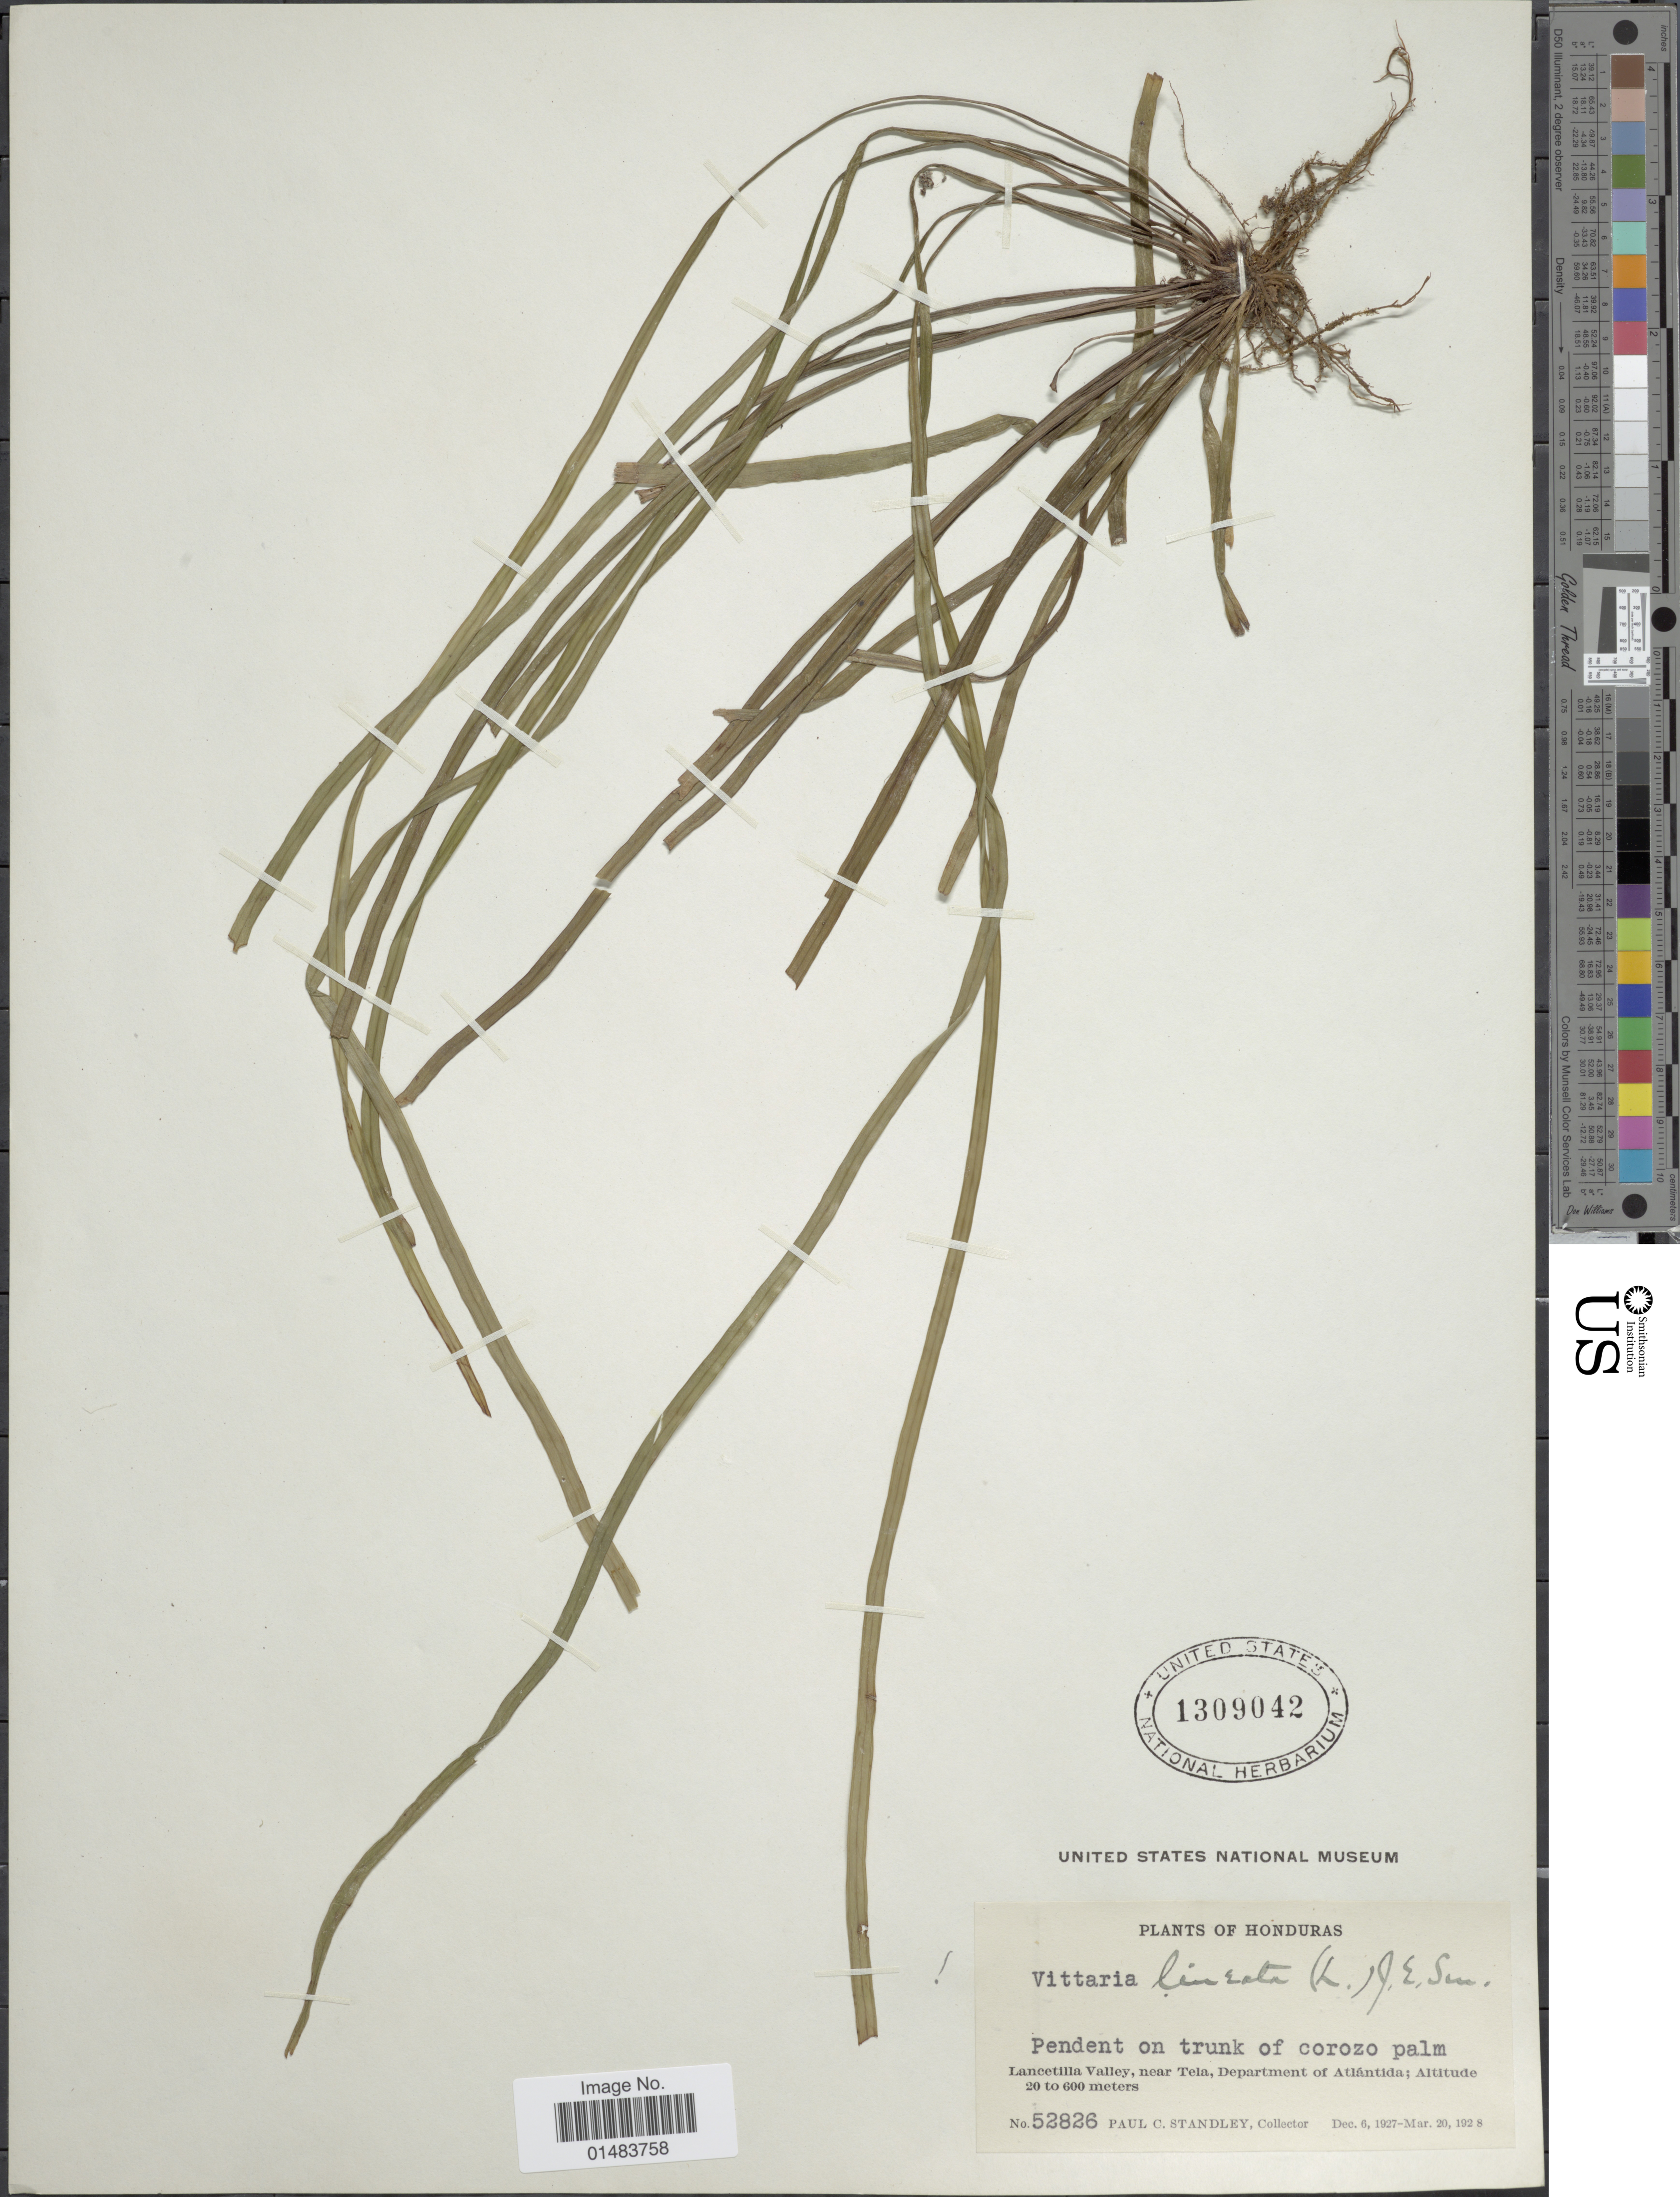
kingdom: Plantae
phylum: Tracheophyta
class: Polypodiopsida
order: Polypodiales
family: Pteridaceae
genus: Vittaria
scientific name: Vittaria lineata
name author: (L.) Sm.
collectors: P. C. Standley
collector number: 52826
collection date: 1927-12-06/1928-03-20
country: Honduras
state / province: Atlántida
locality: Plants of Honduras, pendent on trunk of coroza palm, Lancetilla Valley, near Tela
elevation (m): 20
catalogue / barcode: US 1309042